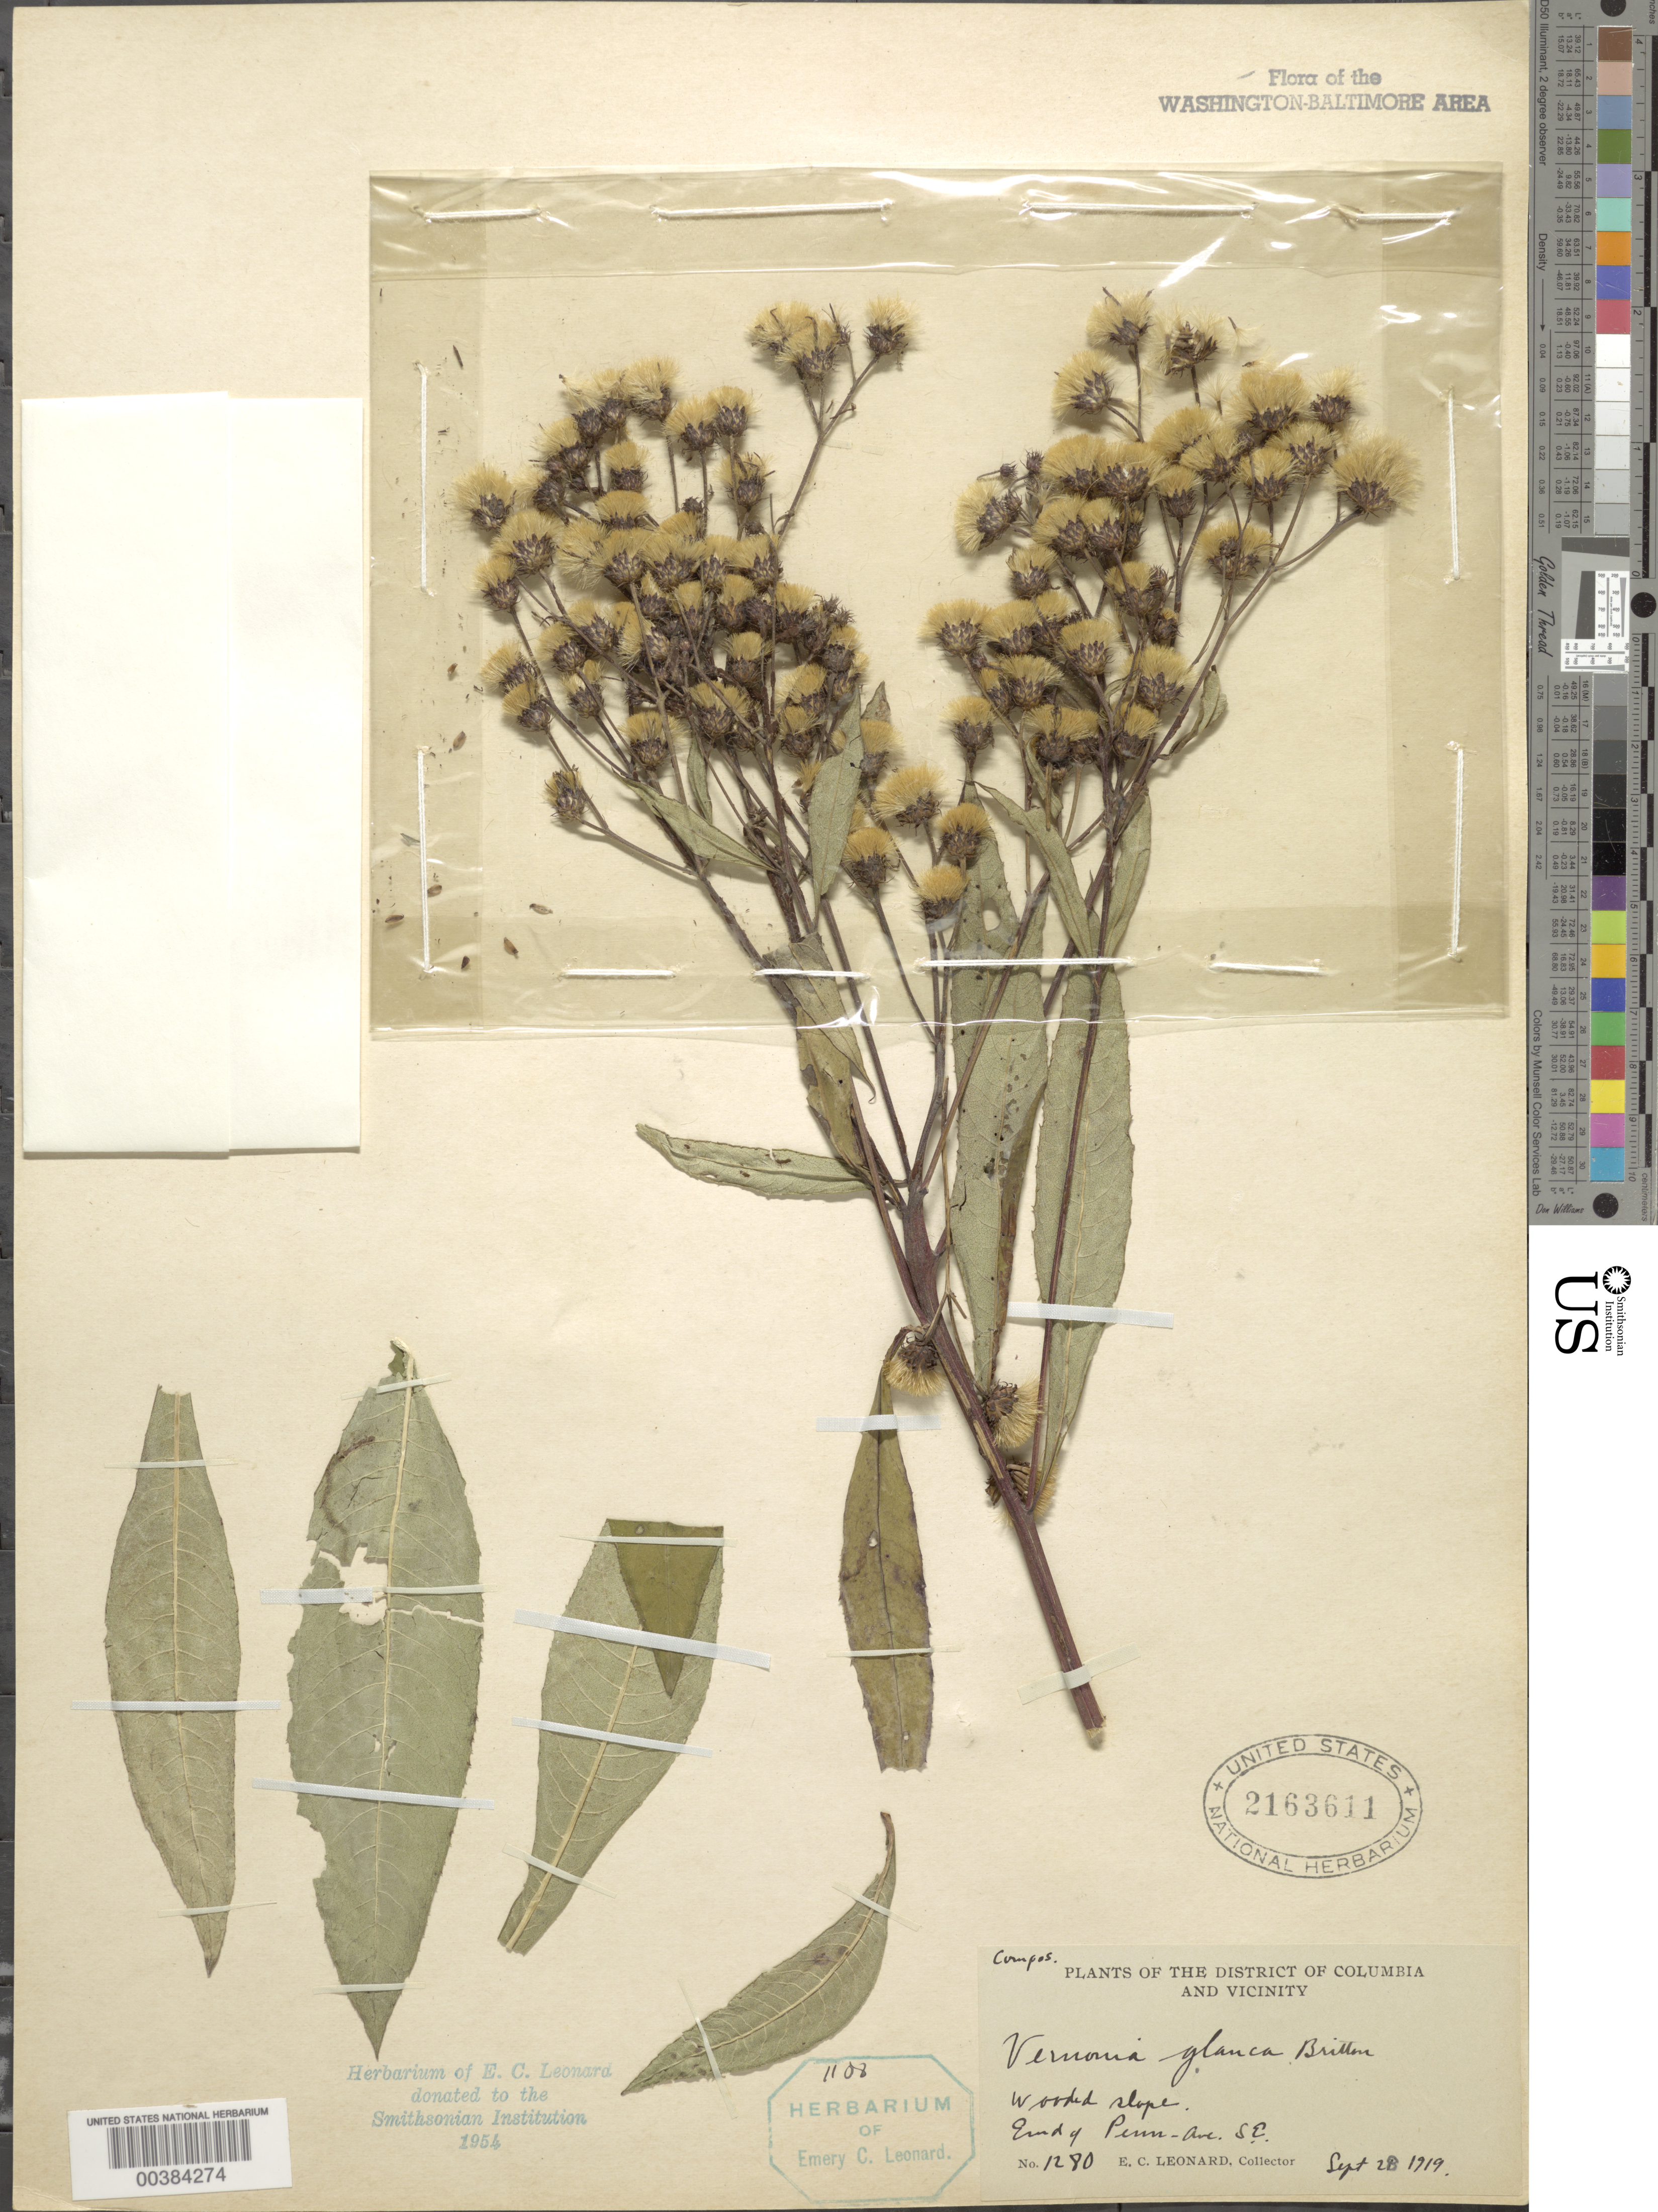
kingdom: Plantae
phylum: Tracheophyta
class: Magnoliopsida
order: Asterales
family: Asteraceae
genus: Vernonia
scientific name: Vernonia glauca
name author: (L.) Willd.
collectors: E. C. Leonard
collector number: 1280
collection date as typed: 28 Sep 1919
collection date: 1919-09-28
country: United States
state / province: District of Columbia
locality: End of Pennsylvania Ave, SE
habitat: Wooded slope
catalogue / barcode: US 2163611